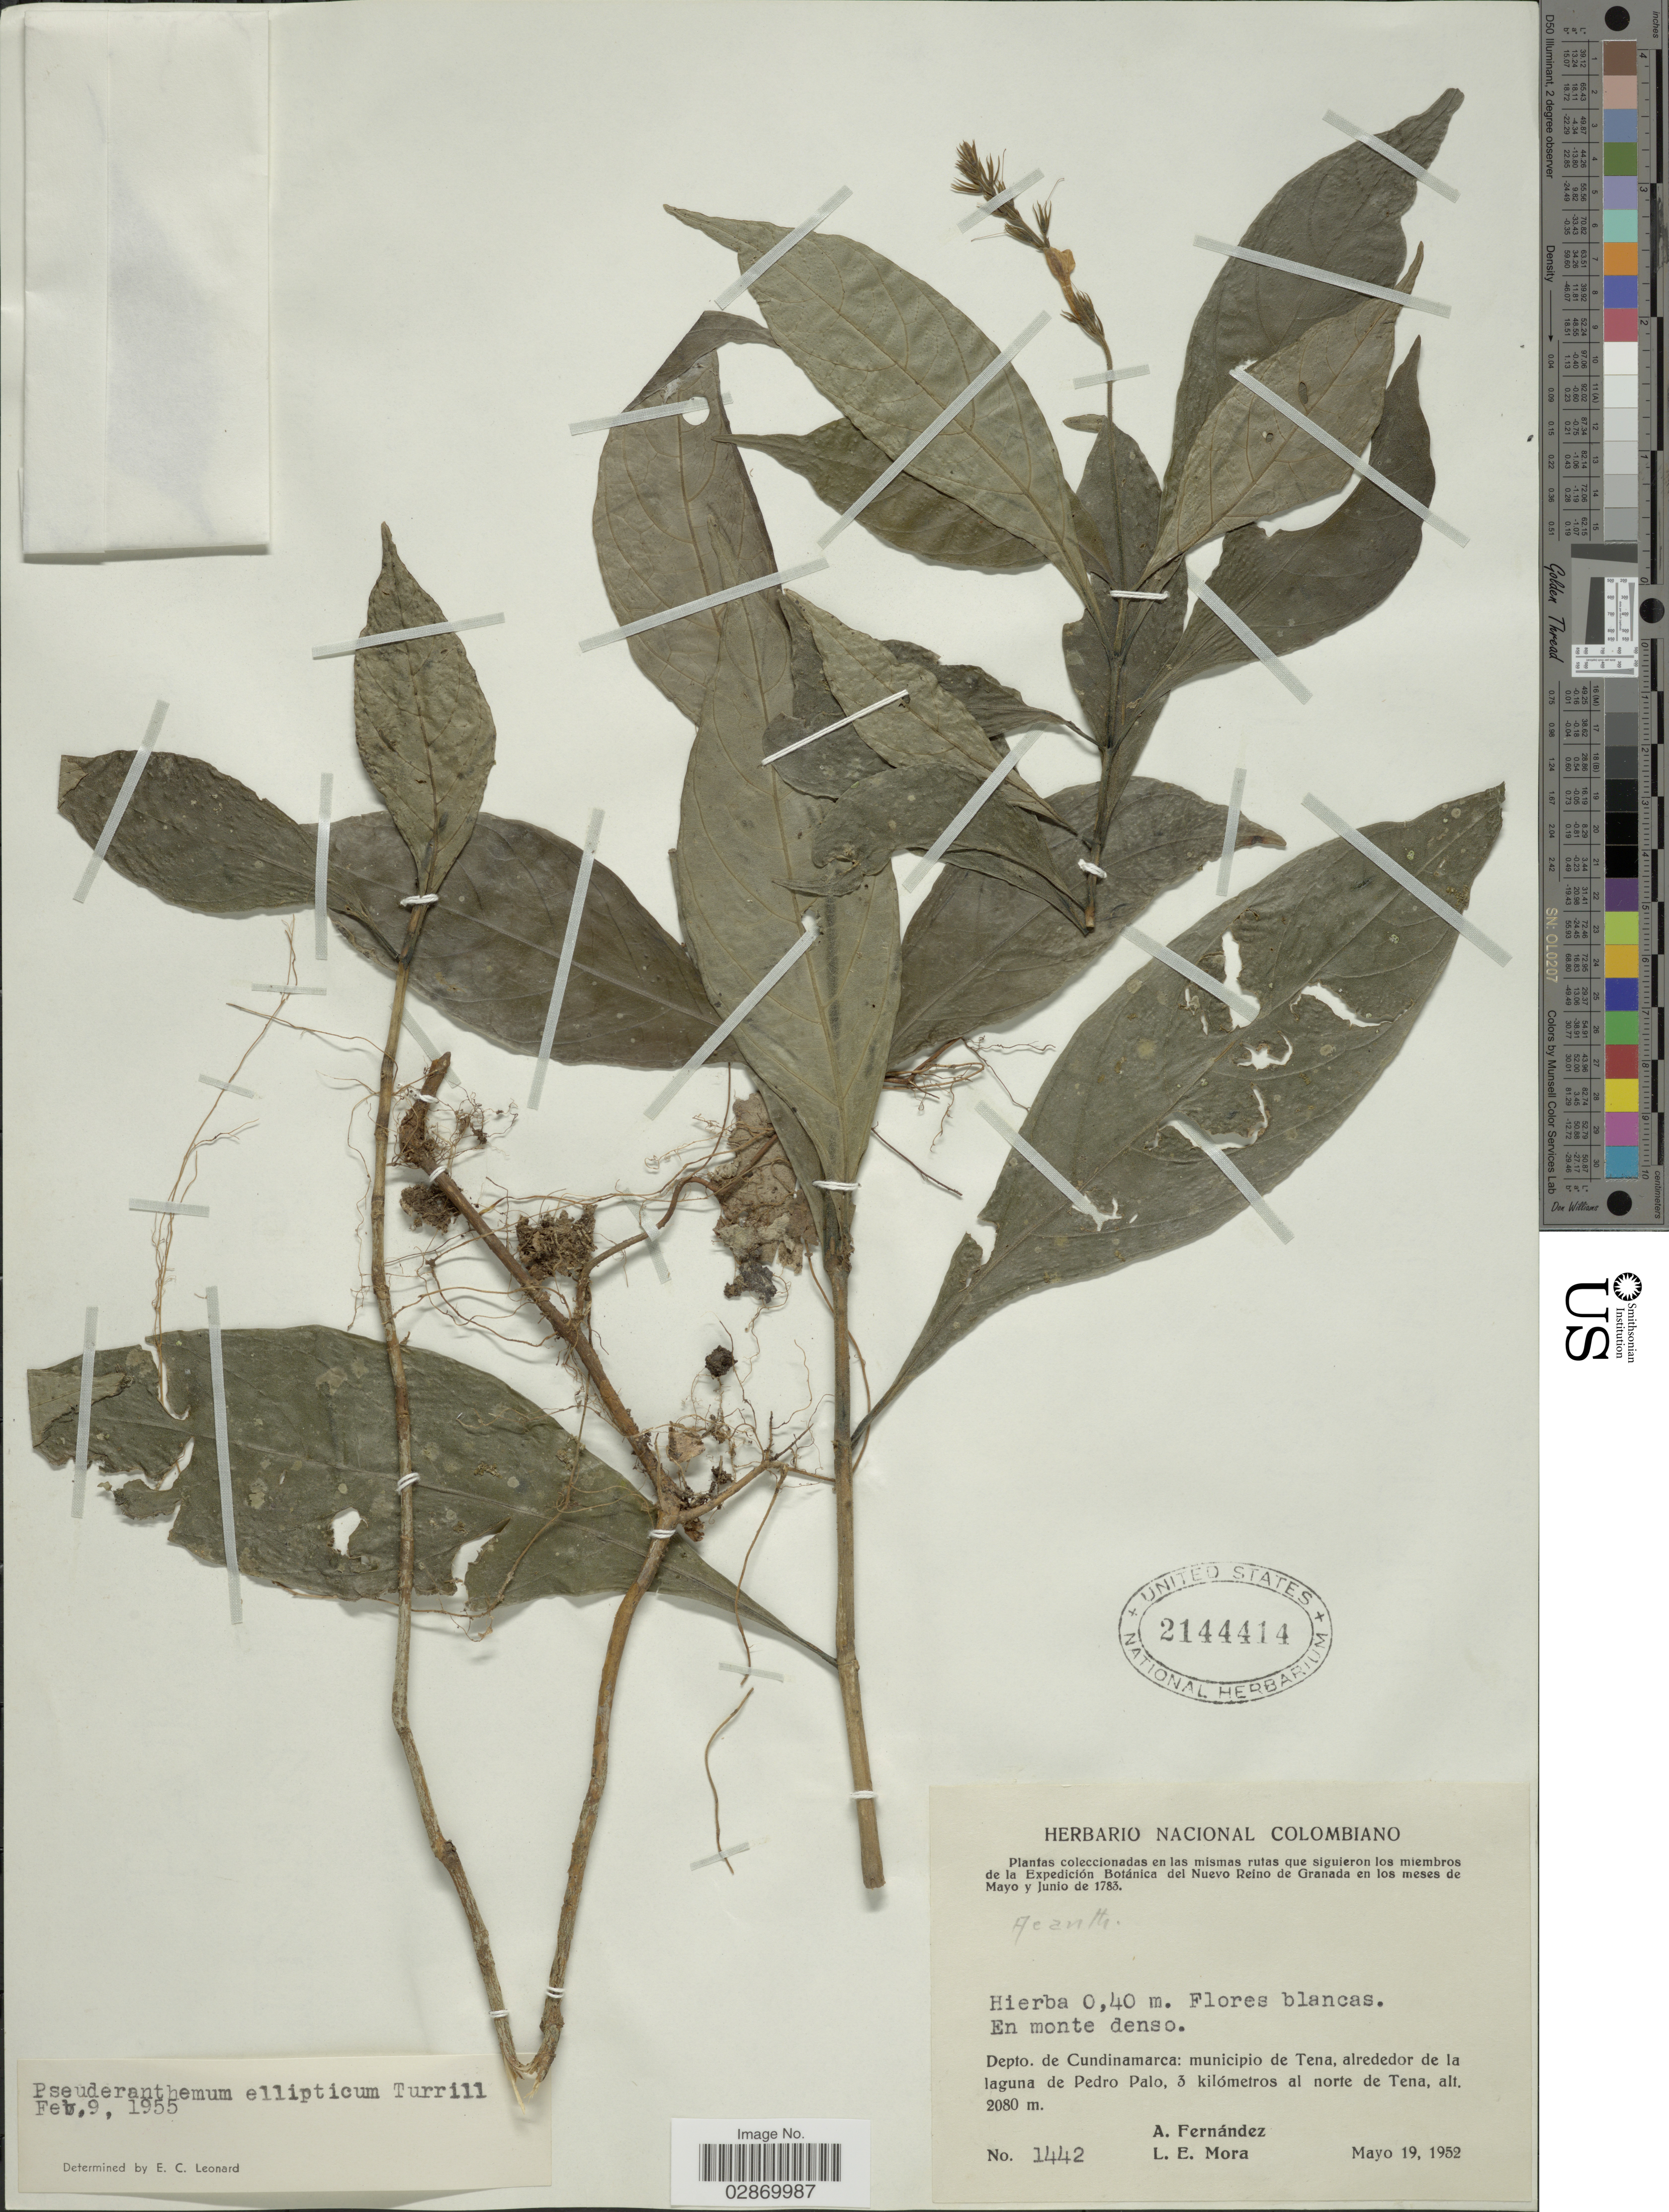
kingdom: Plantae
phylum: Tracheophyta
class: Magnoliopsida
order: Lamiales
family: Acanthaceae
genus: Pseuderanthemum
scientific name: Pseuderanthemum interruptum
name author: (Kunth) V.M. Baum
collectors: A. Fernández & L. Mora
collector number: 1442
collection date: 1952-05-19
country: Colombia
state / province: Cundinamarca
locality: Depto. de Cundinamarca, municipio de Tena, alrededor de la laguna de Pedro Palo, 5 kilómetros al norte de Tena.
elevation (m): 2080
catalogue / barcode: US 2144414